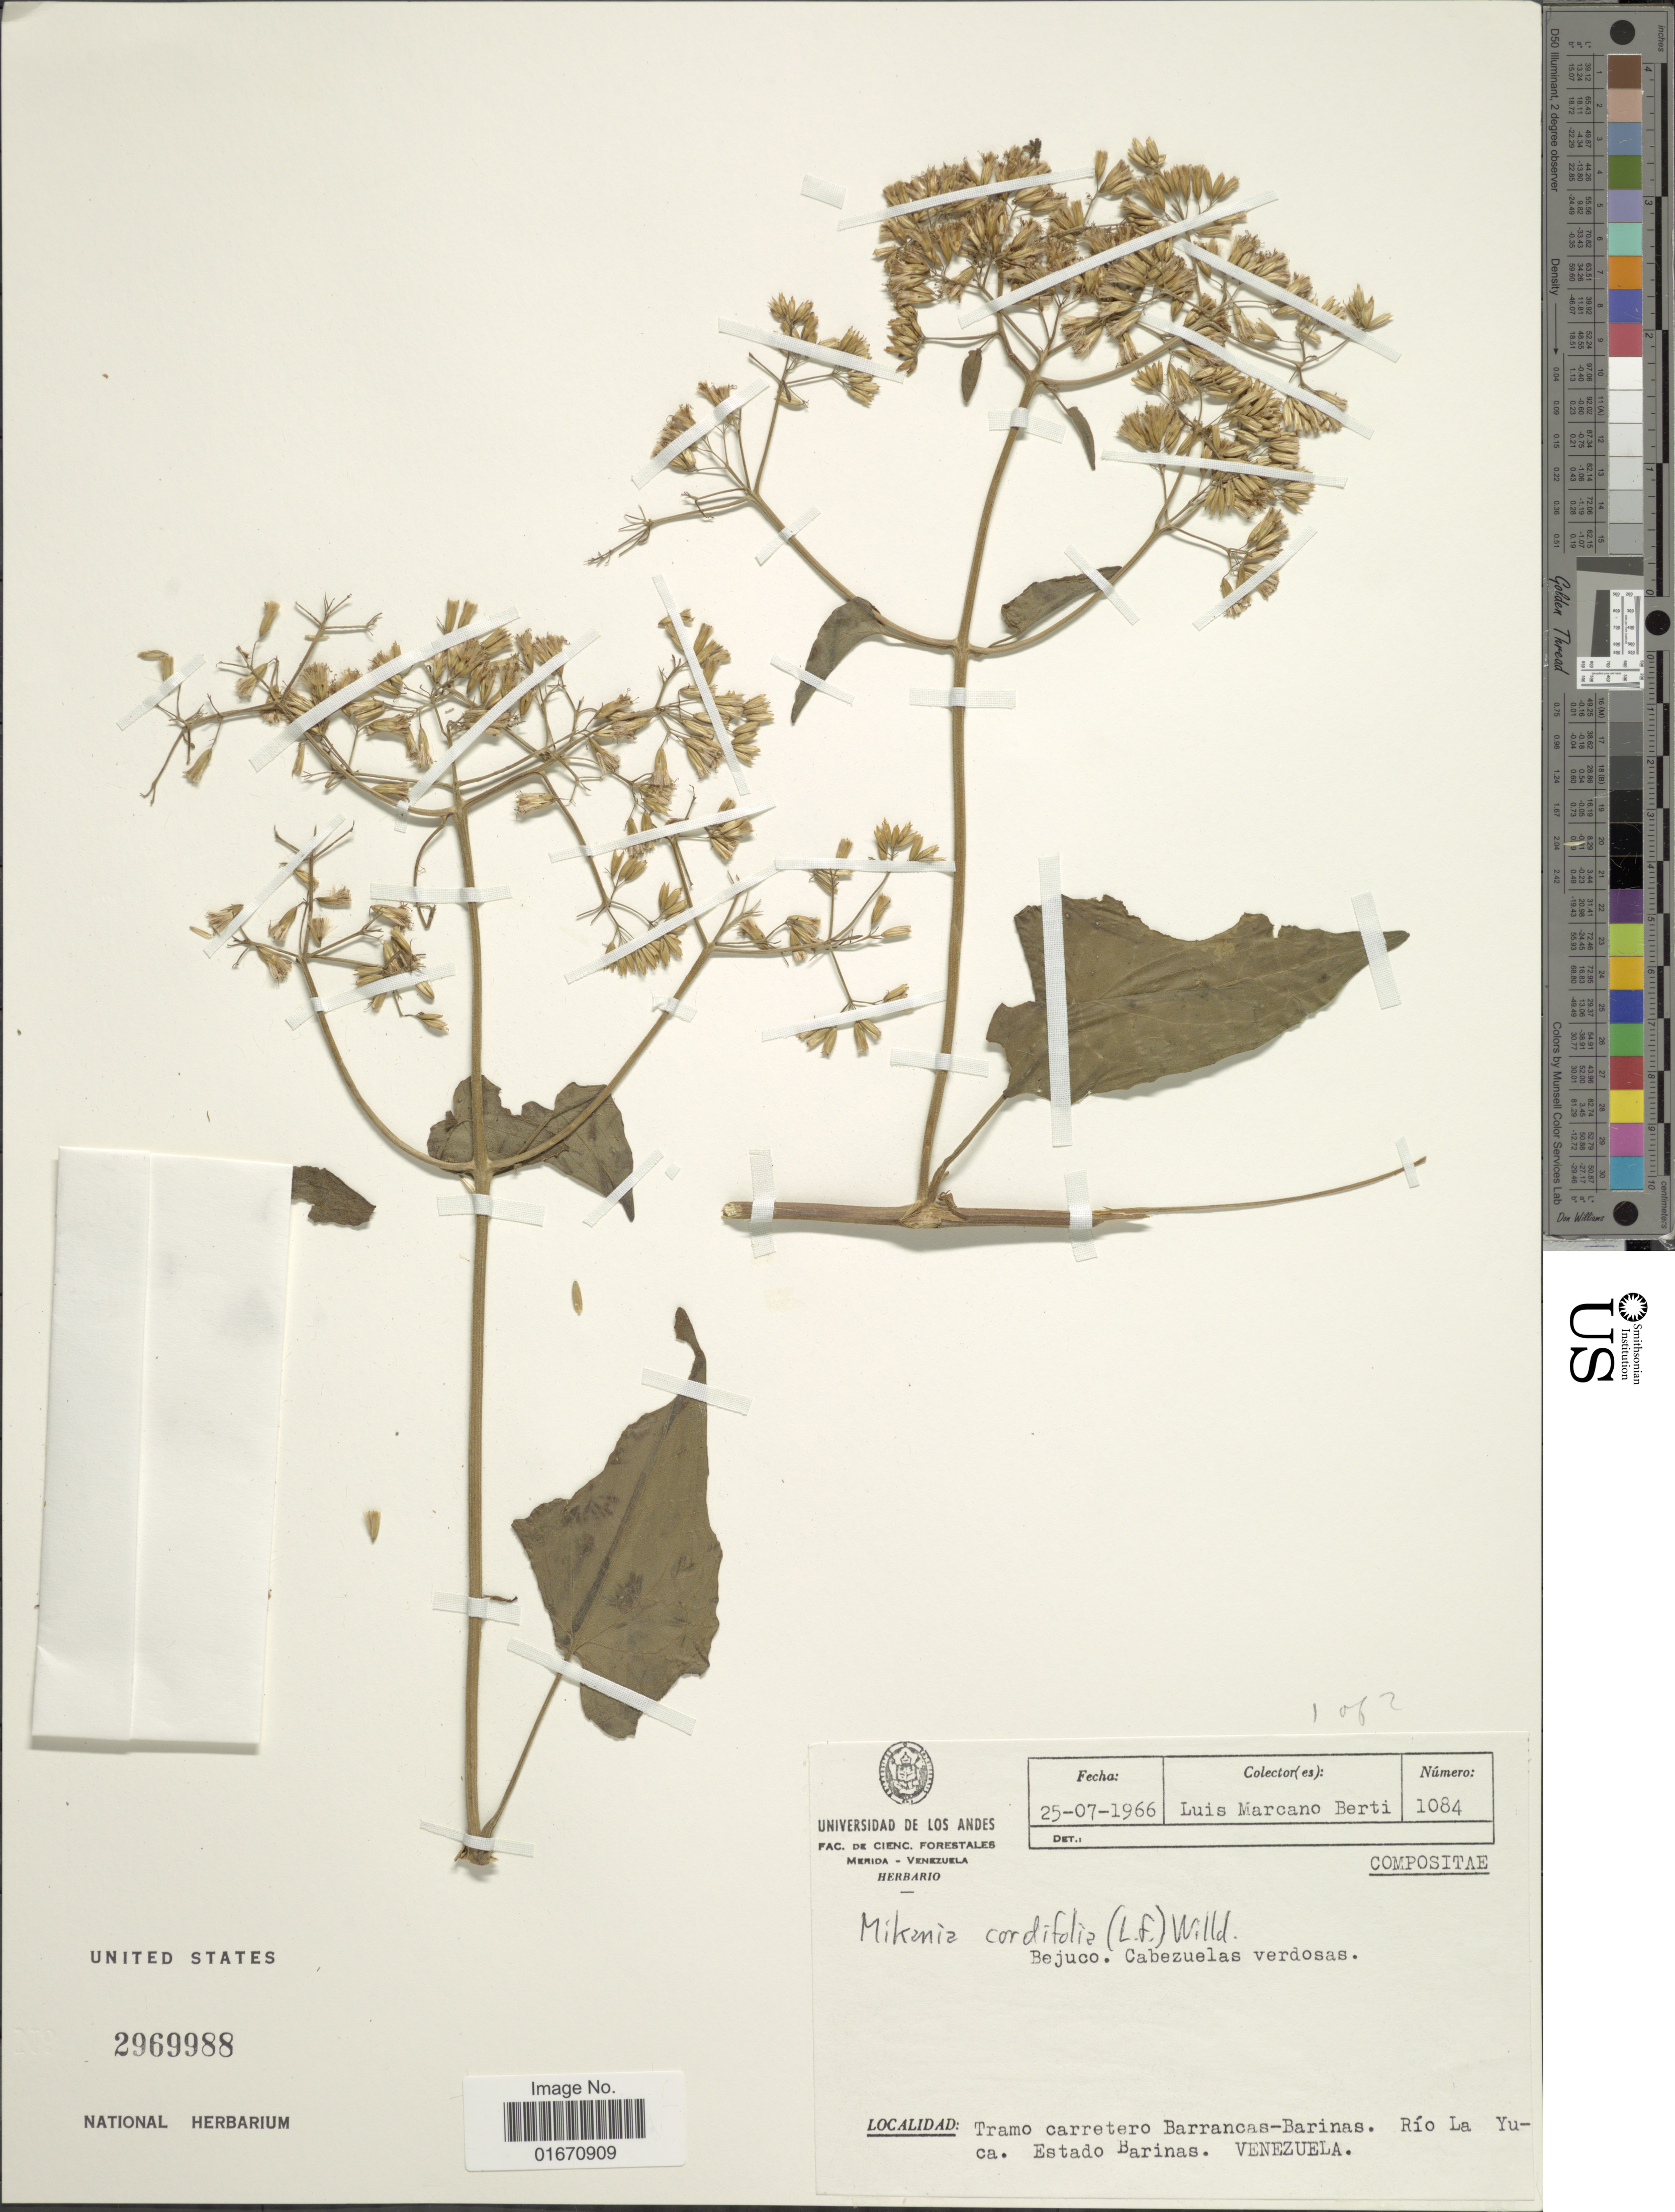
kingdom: Plantae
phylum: Tracheophyta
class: Magnoliopsida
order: Asterales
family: Asteraceae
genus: Mikania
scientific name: Mikania cordifolia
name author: Kunth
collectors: L. Marcano-Berti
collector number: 1084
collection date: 1966-07-25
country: Venezuela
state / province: Barinas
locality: Tarmo carretero Barrancas-Barinas, Rio La Yuca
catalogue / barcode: US 2969988